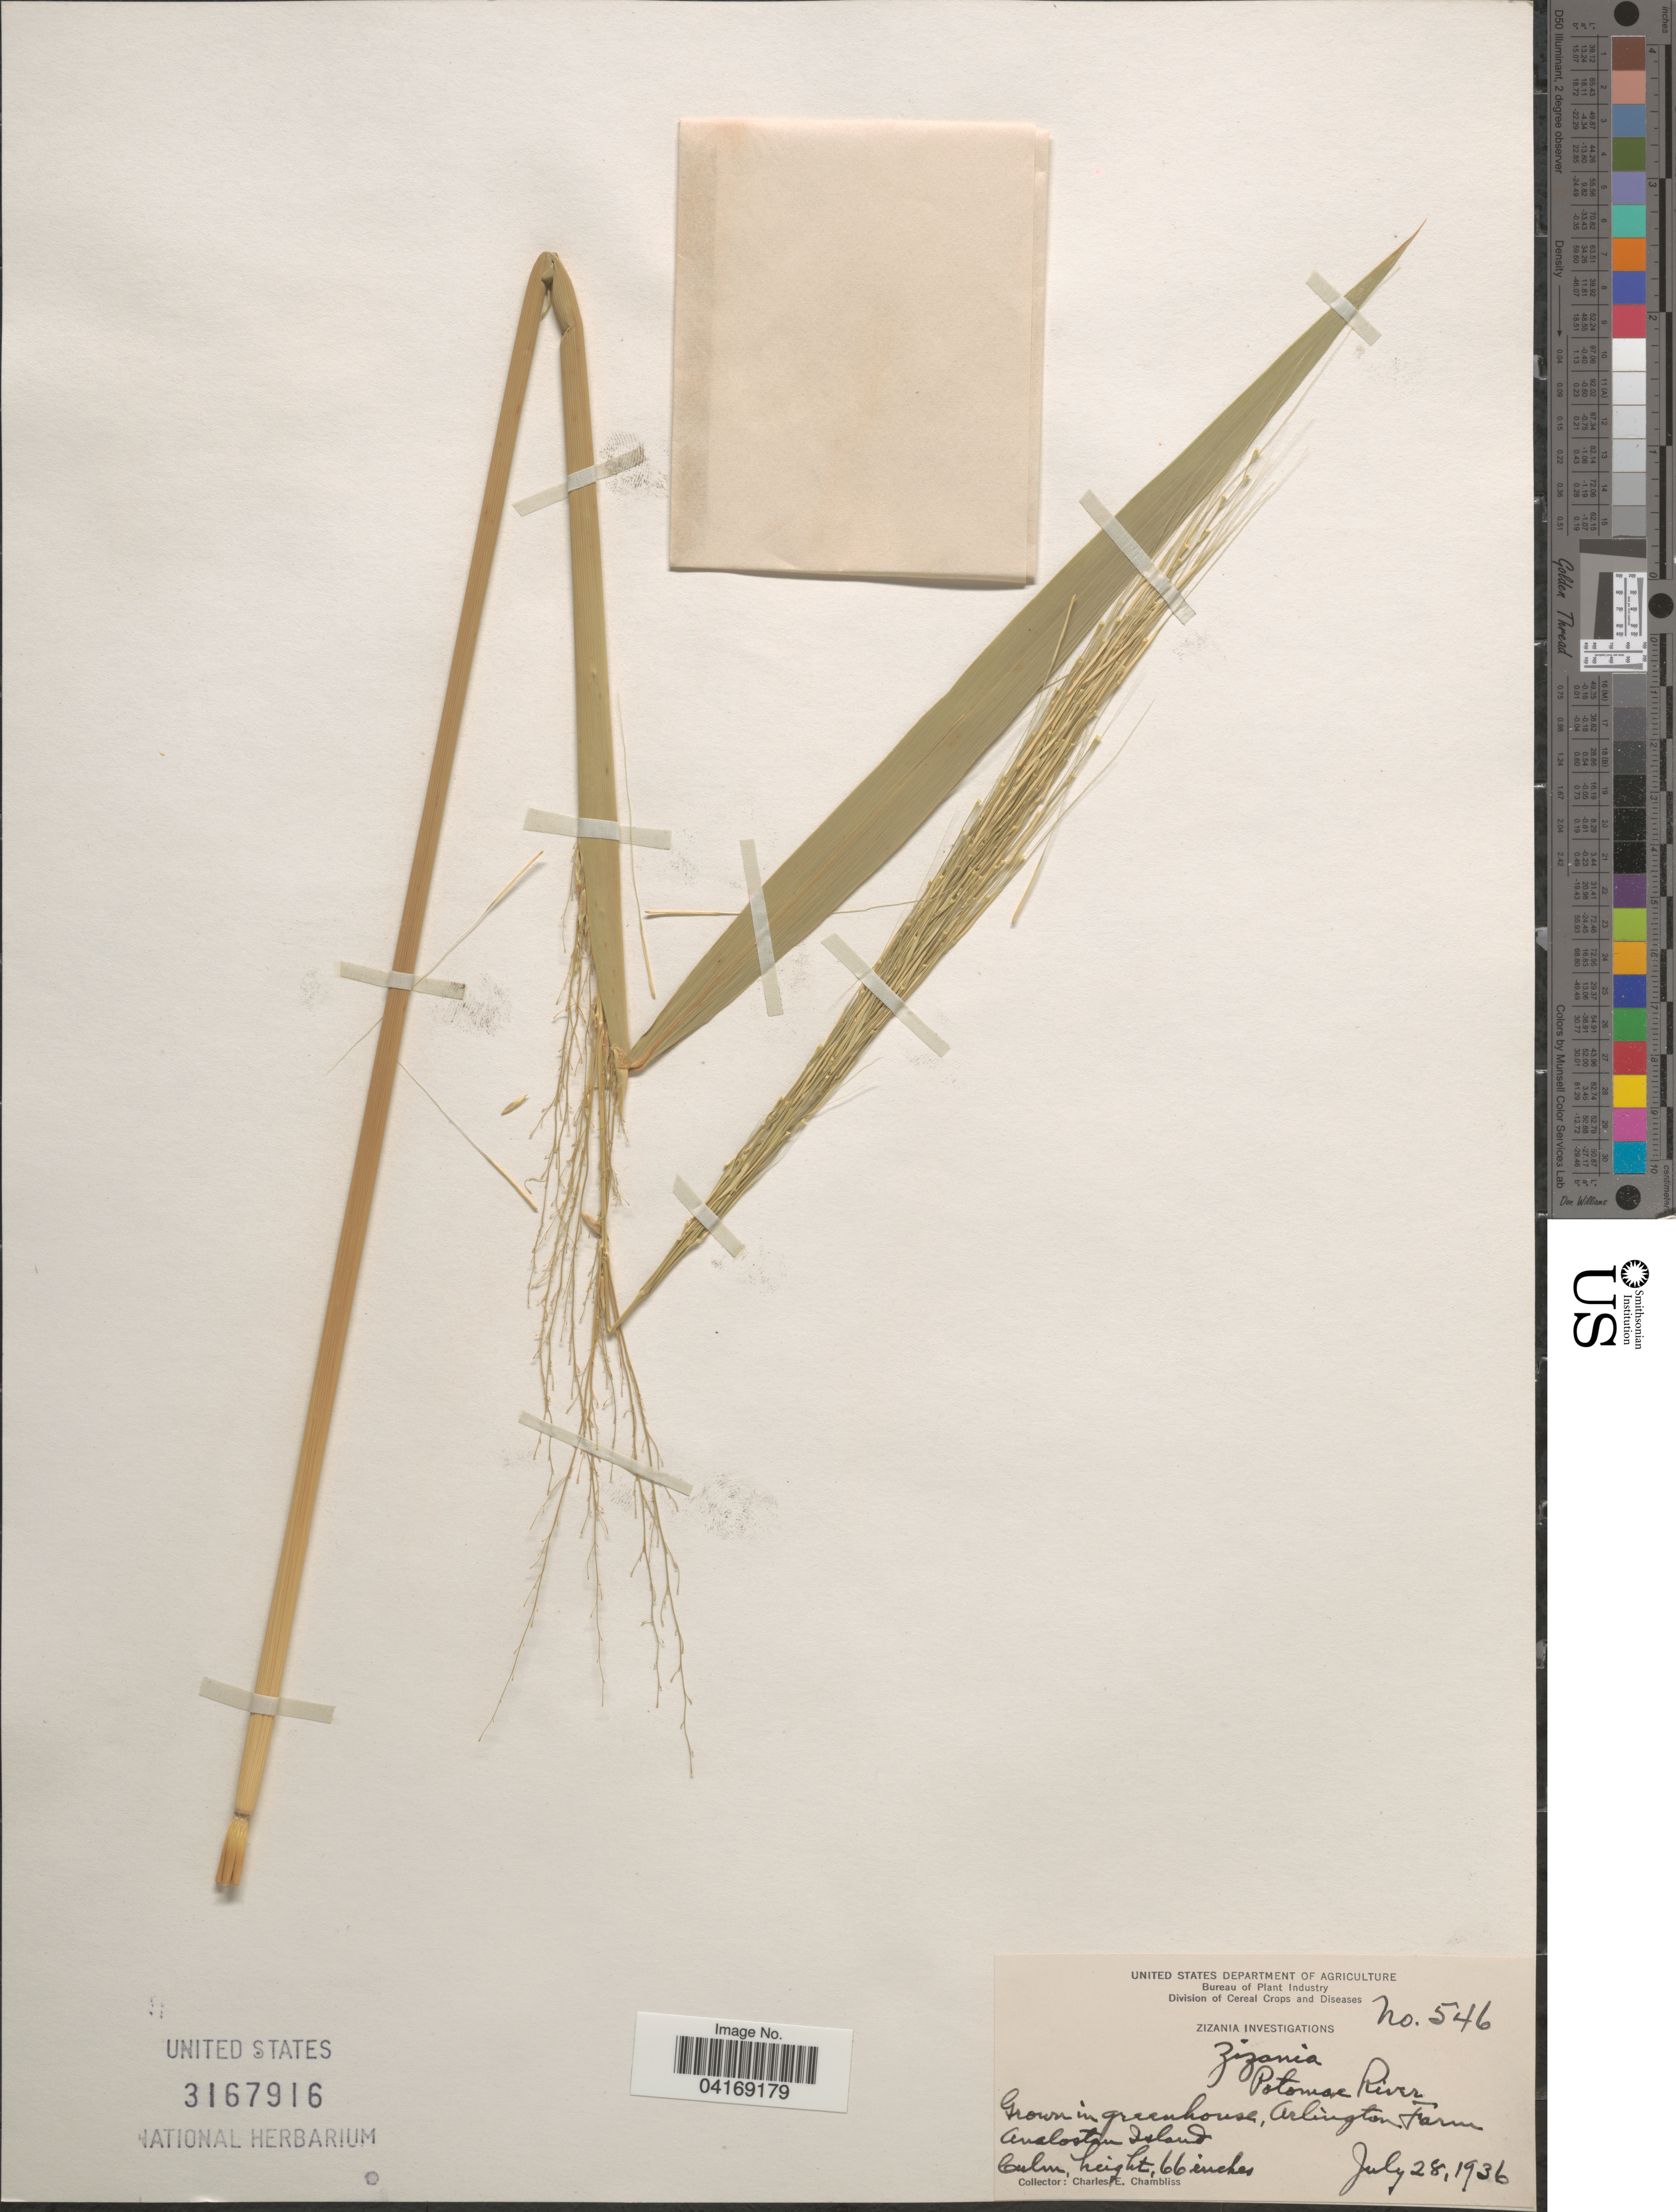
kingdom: Plantae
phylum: Tracheophyta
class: Liliopsida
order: Poales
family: Poaceae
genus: Zizania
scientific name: Zizania sp.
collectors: C. Chambliss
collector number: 546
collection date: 1936-07-28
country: United States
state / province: Virginia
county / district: Arlington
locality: In greenhouse, Arlington Farm.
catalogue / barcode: US 3167916